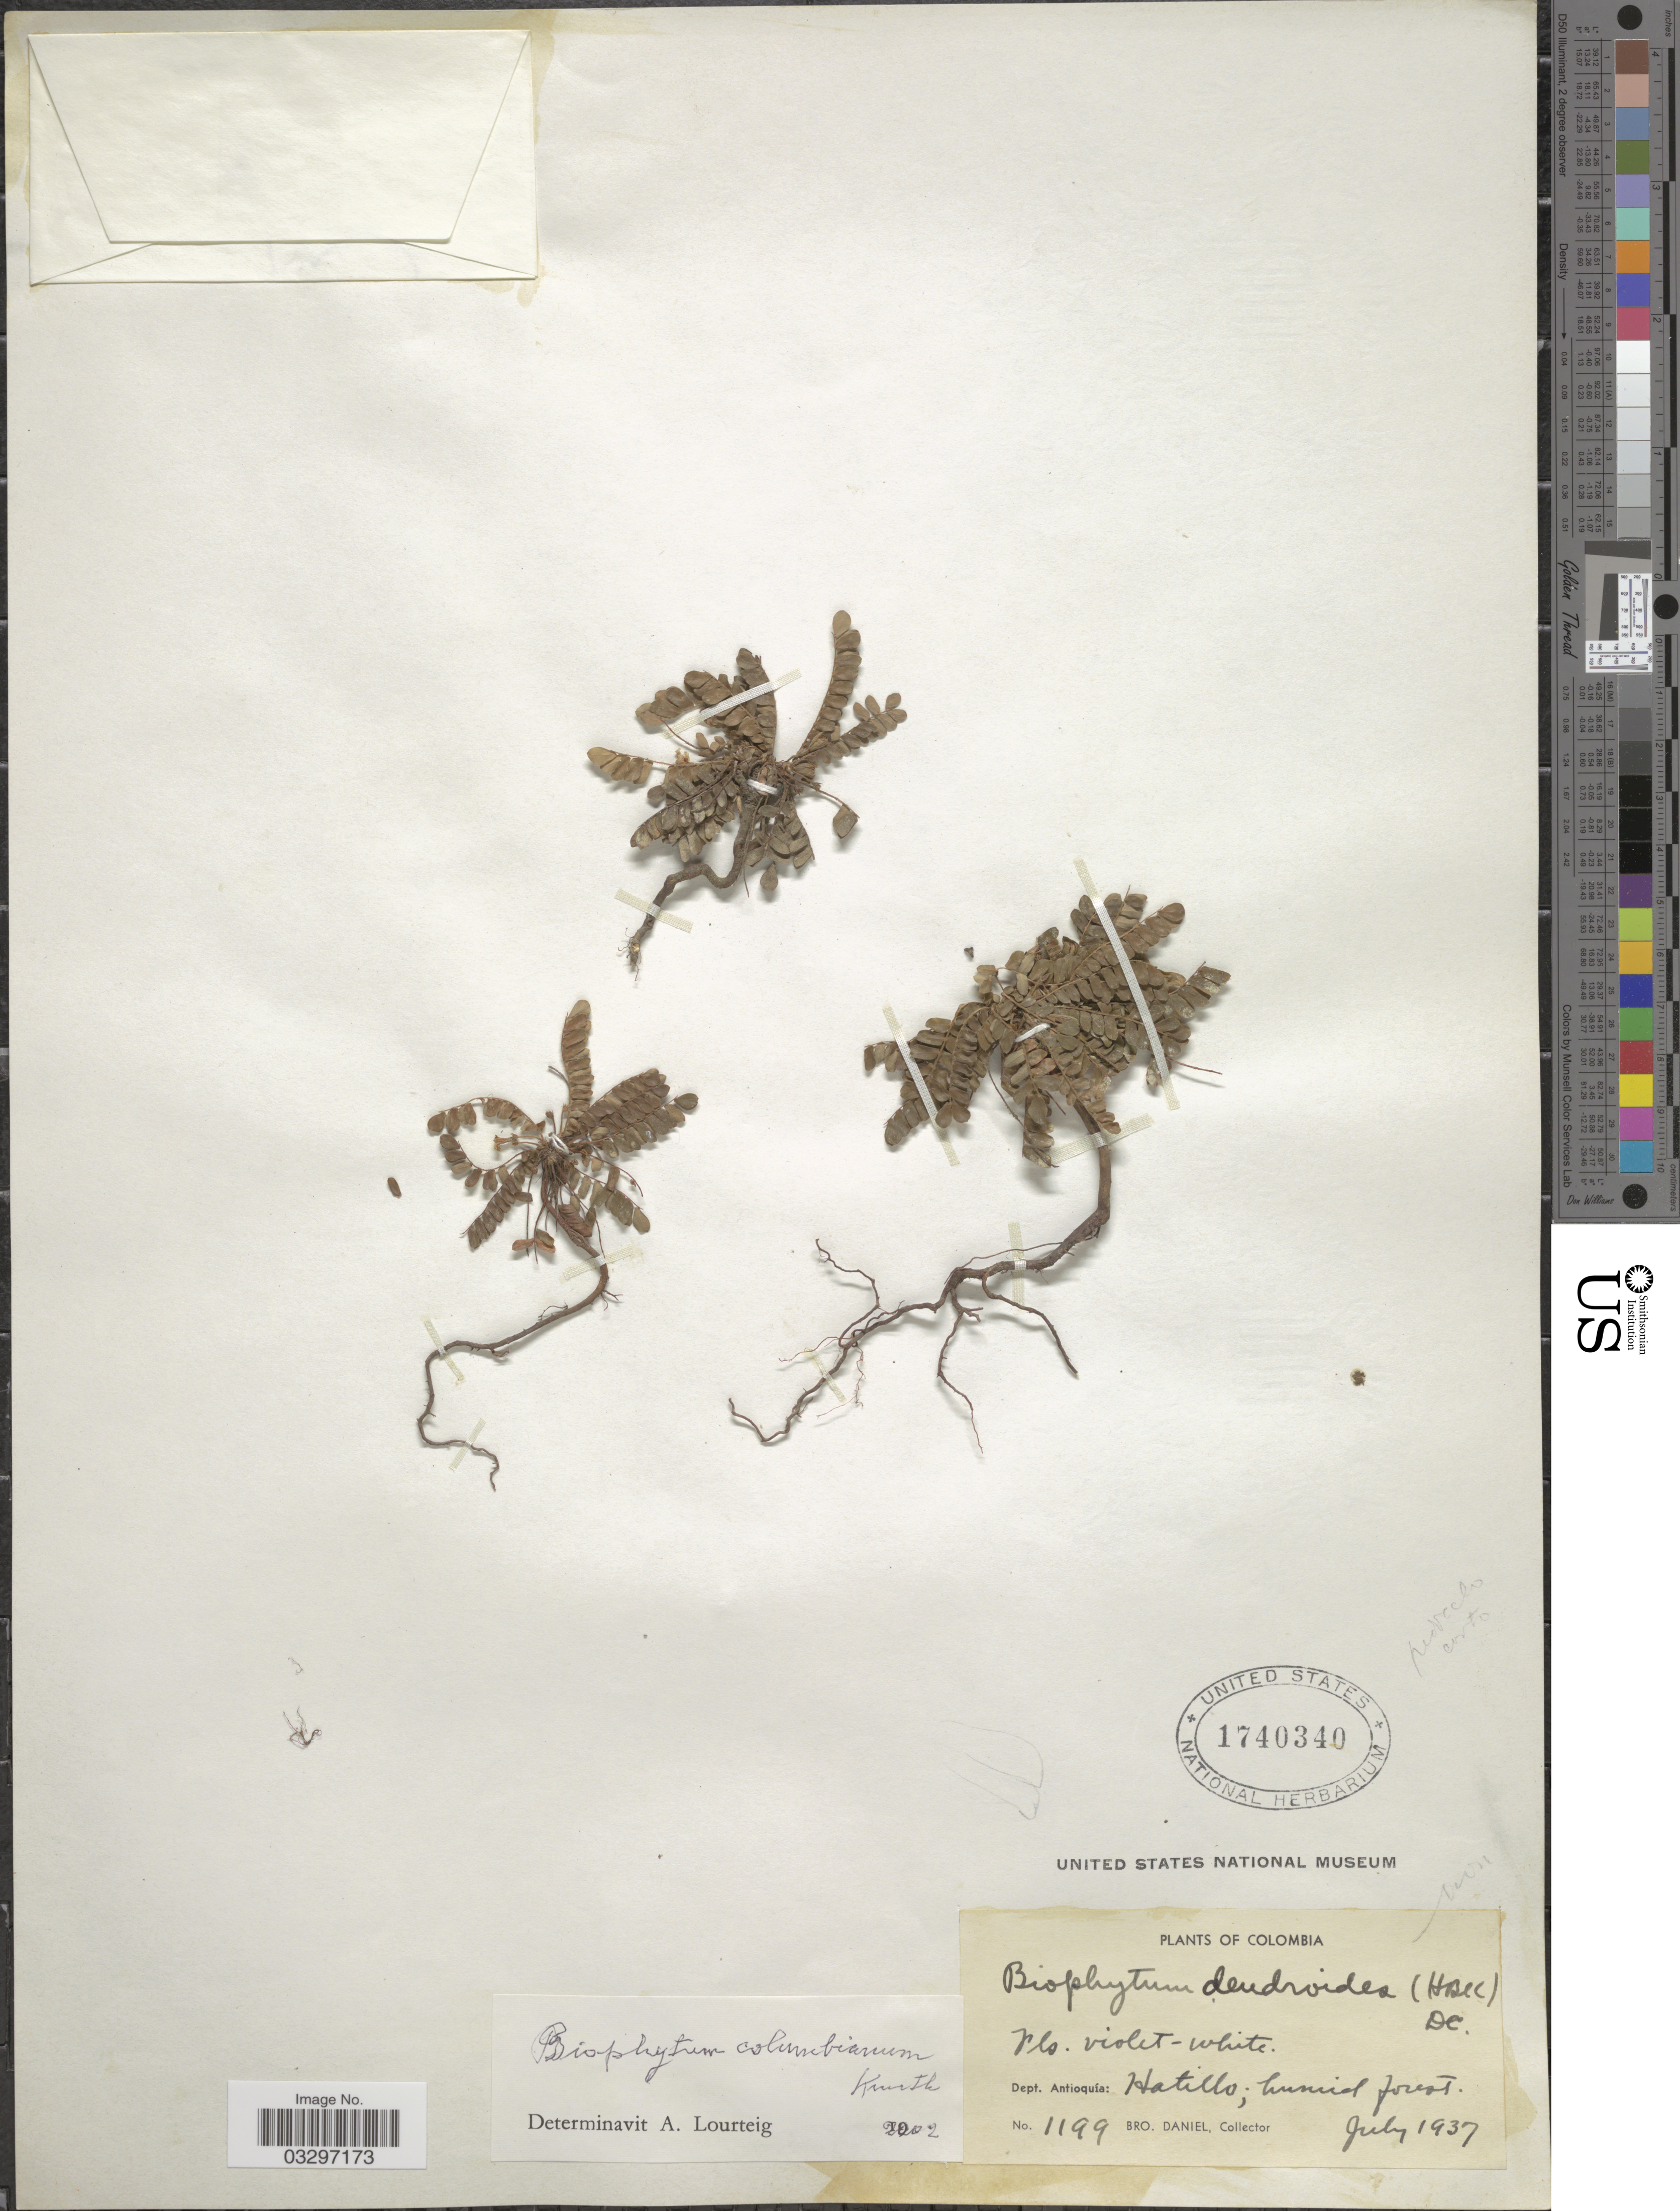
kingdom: Plantae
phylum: Tracheophyta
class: Magnoliopsida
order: Oxalidales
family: Oxalidaceae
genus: Biophytum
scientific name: Biophytum columbianum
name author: Knuth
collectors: Bro. Daniel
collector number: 1199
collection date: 1937-07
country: Colombia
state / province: Antioquia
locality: Dept. Antioquía: Hatillo.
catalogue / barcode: US 1740340